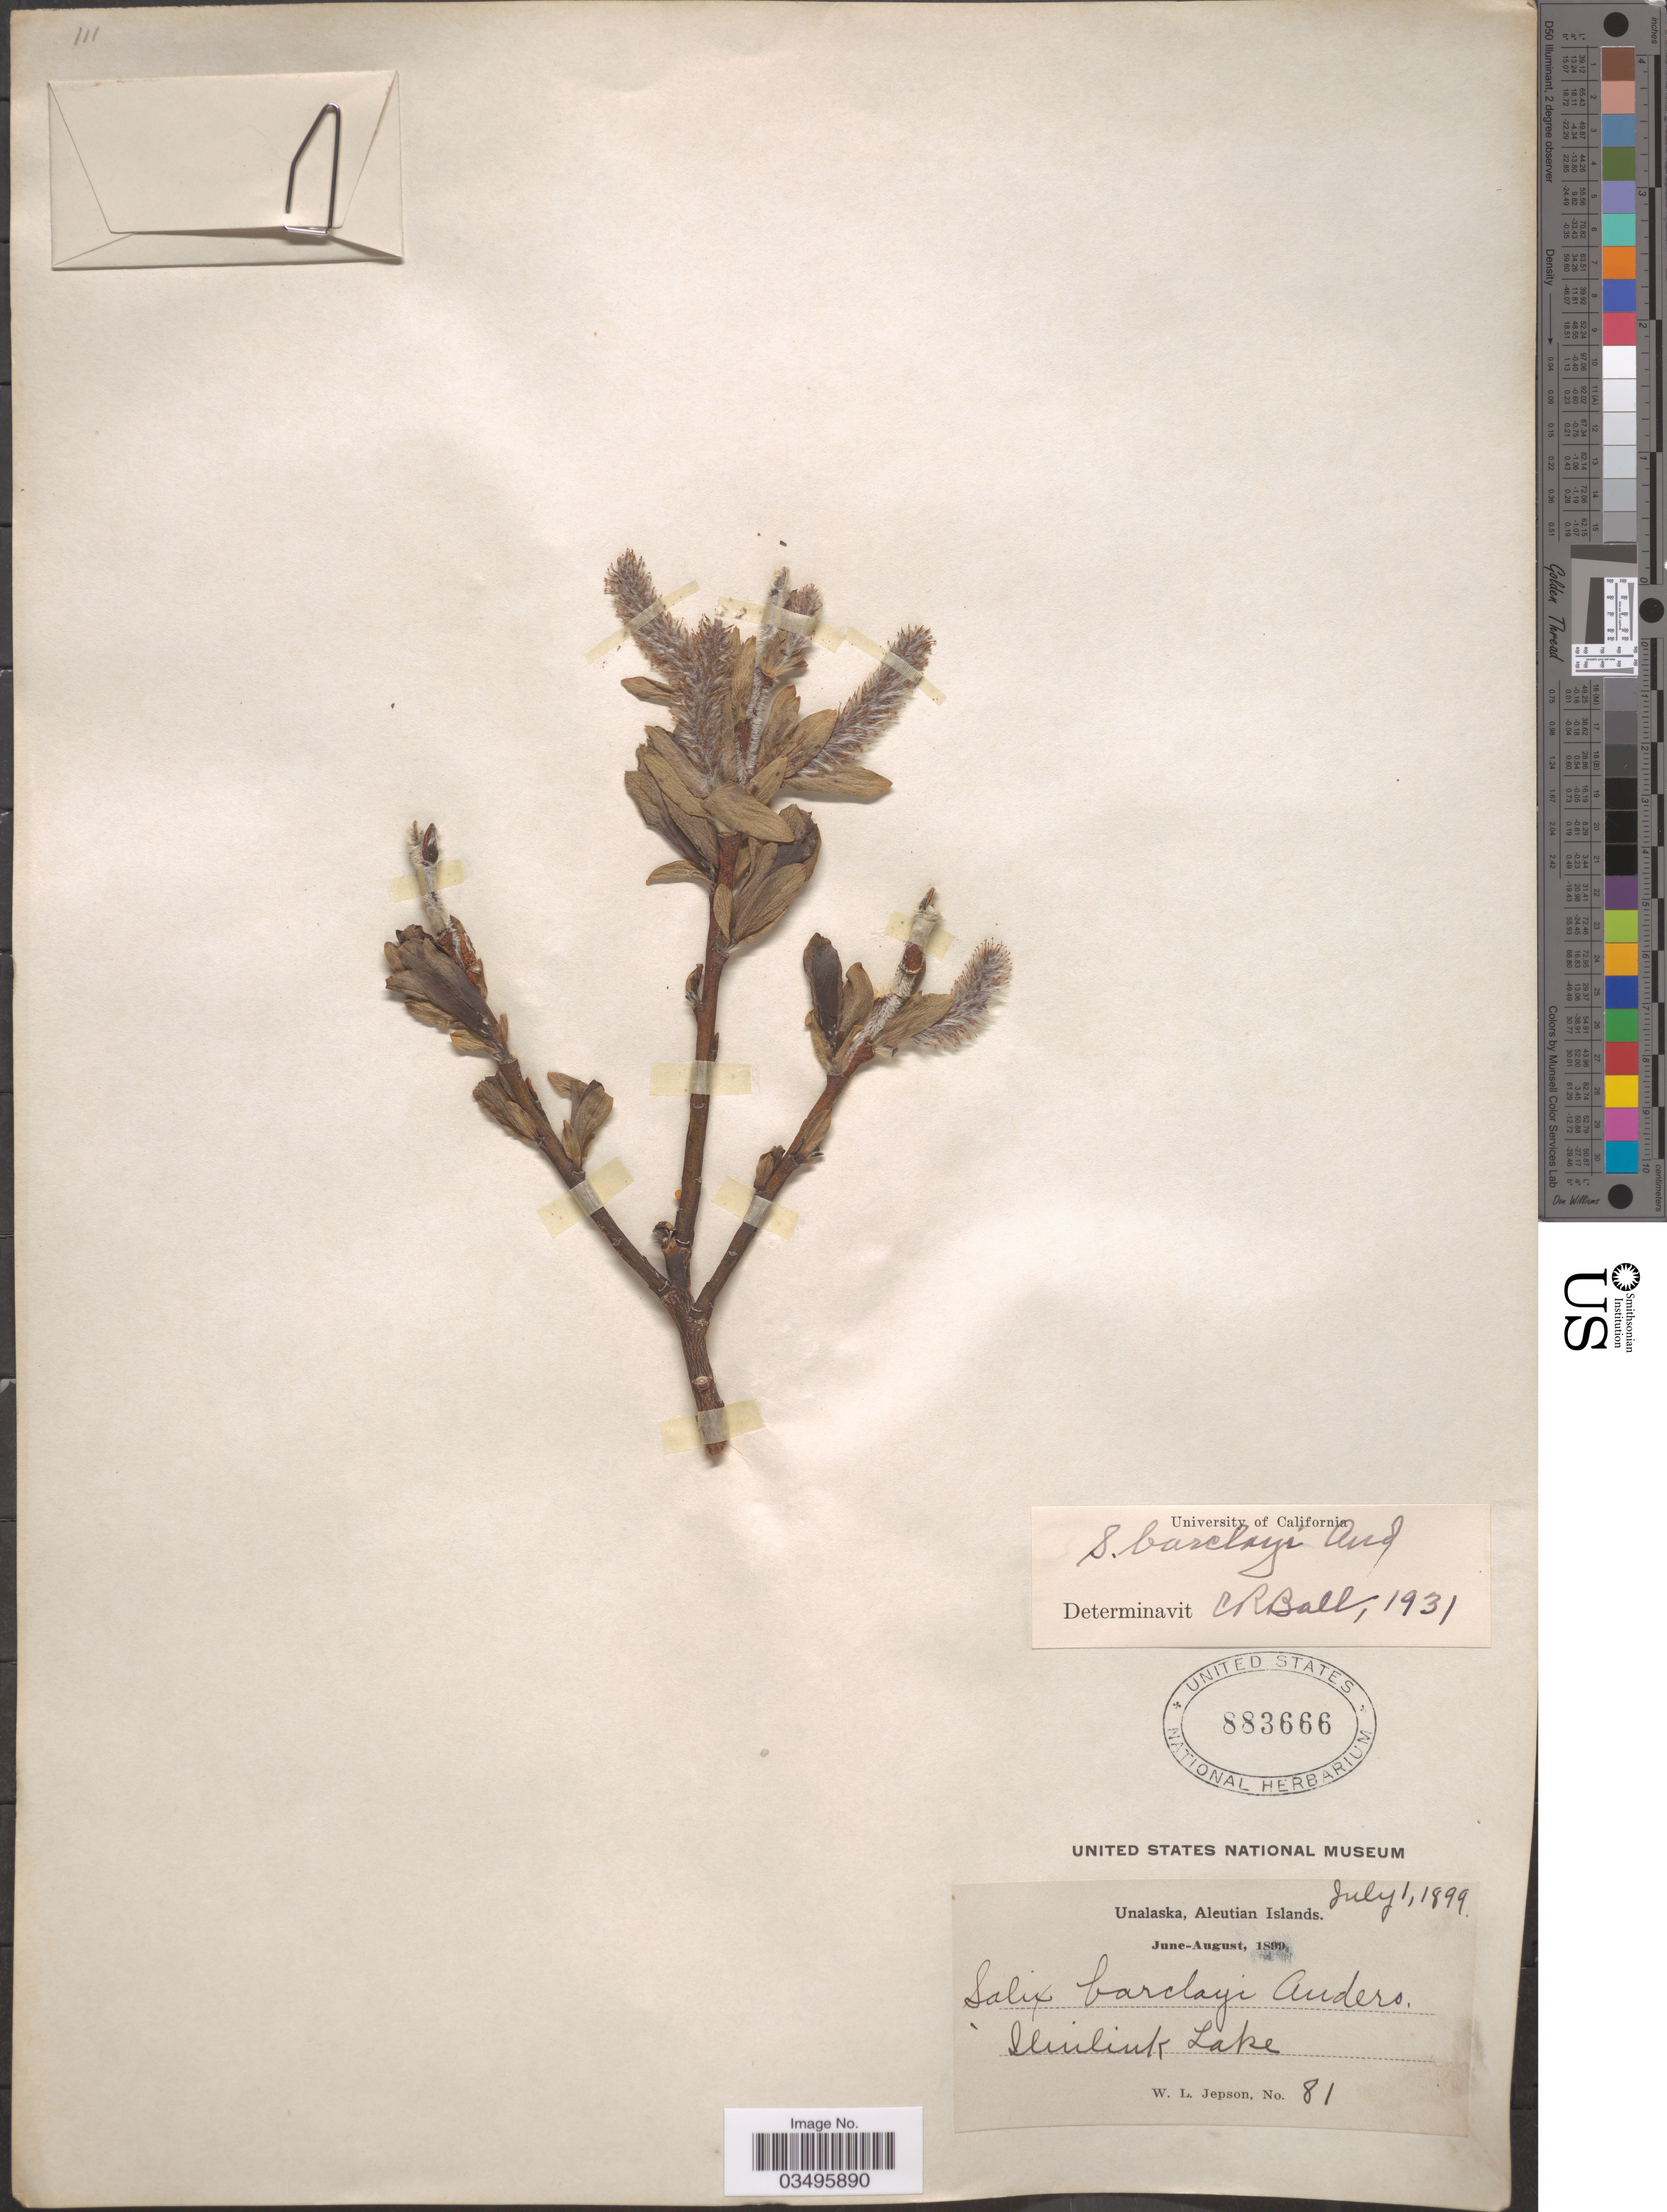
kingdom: Plantae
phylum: Tracheophyta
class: Magnoliopsida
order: Malpighiales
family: Salicaceae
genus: Salix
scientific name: Salix barclayi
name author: Andersson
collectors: W. L. Jepson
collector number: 81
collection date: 1899-07-01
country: United States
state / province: Alaska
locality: Unalaska, Aleutian Islands. Iliuliuk Lake.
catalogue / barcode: US 883666